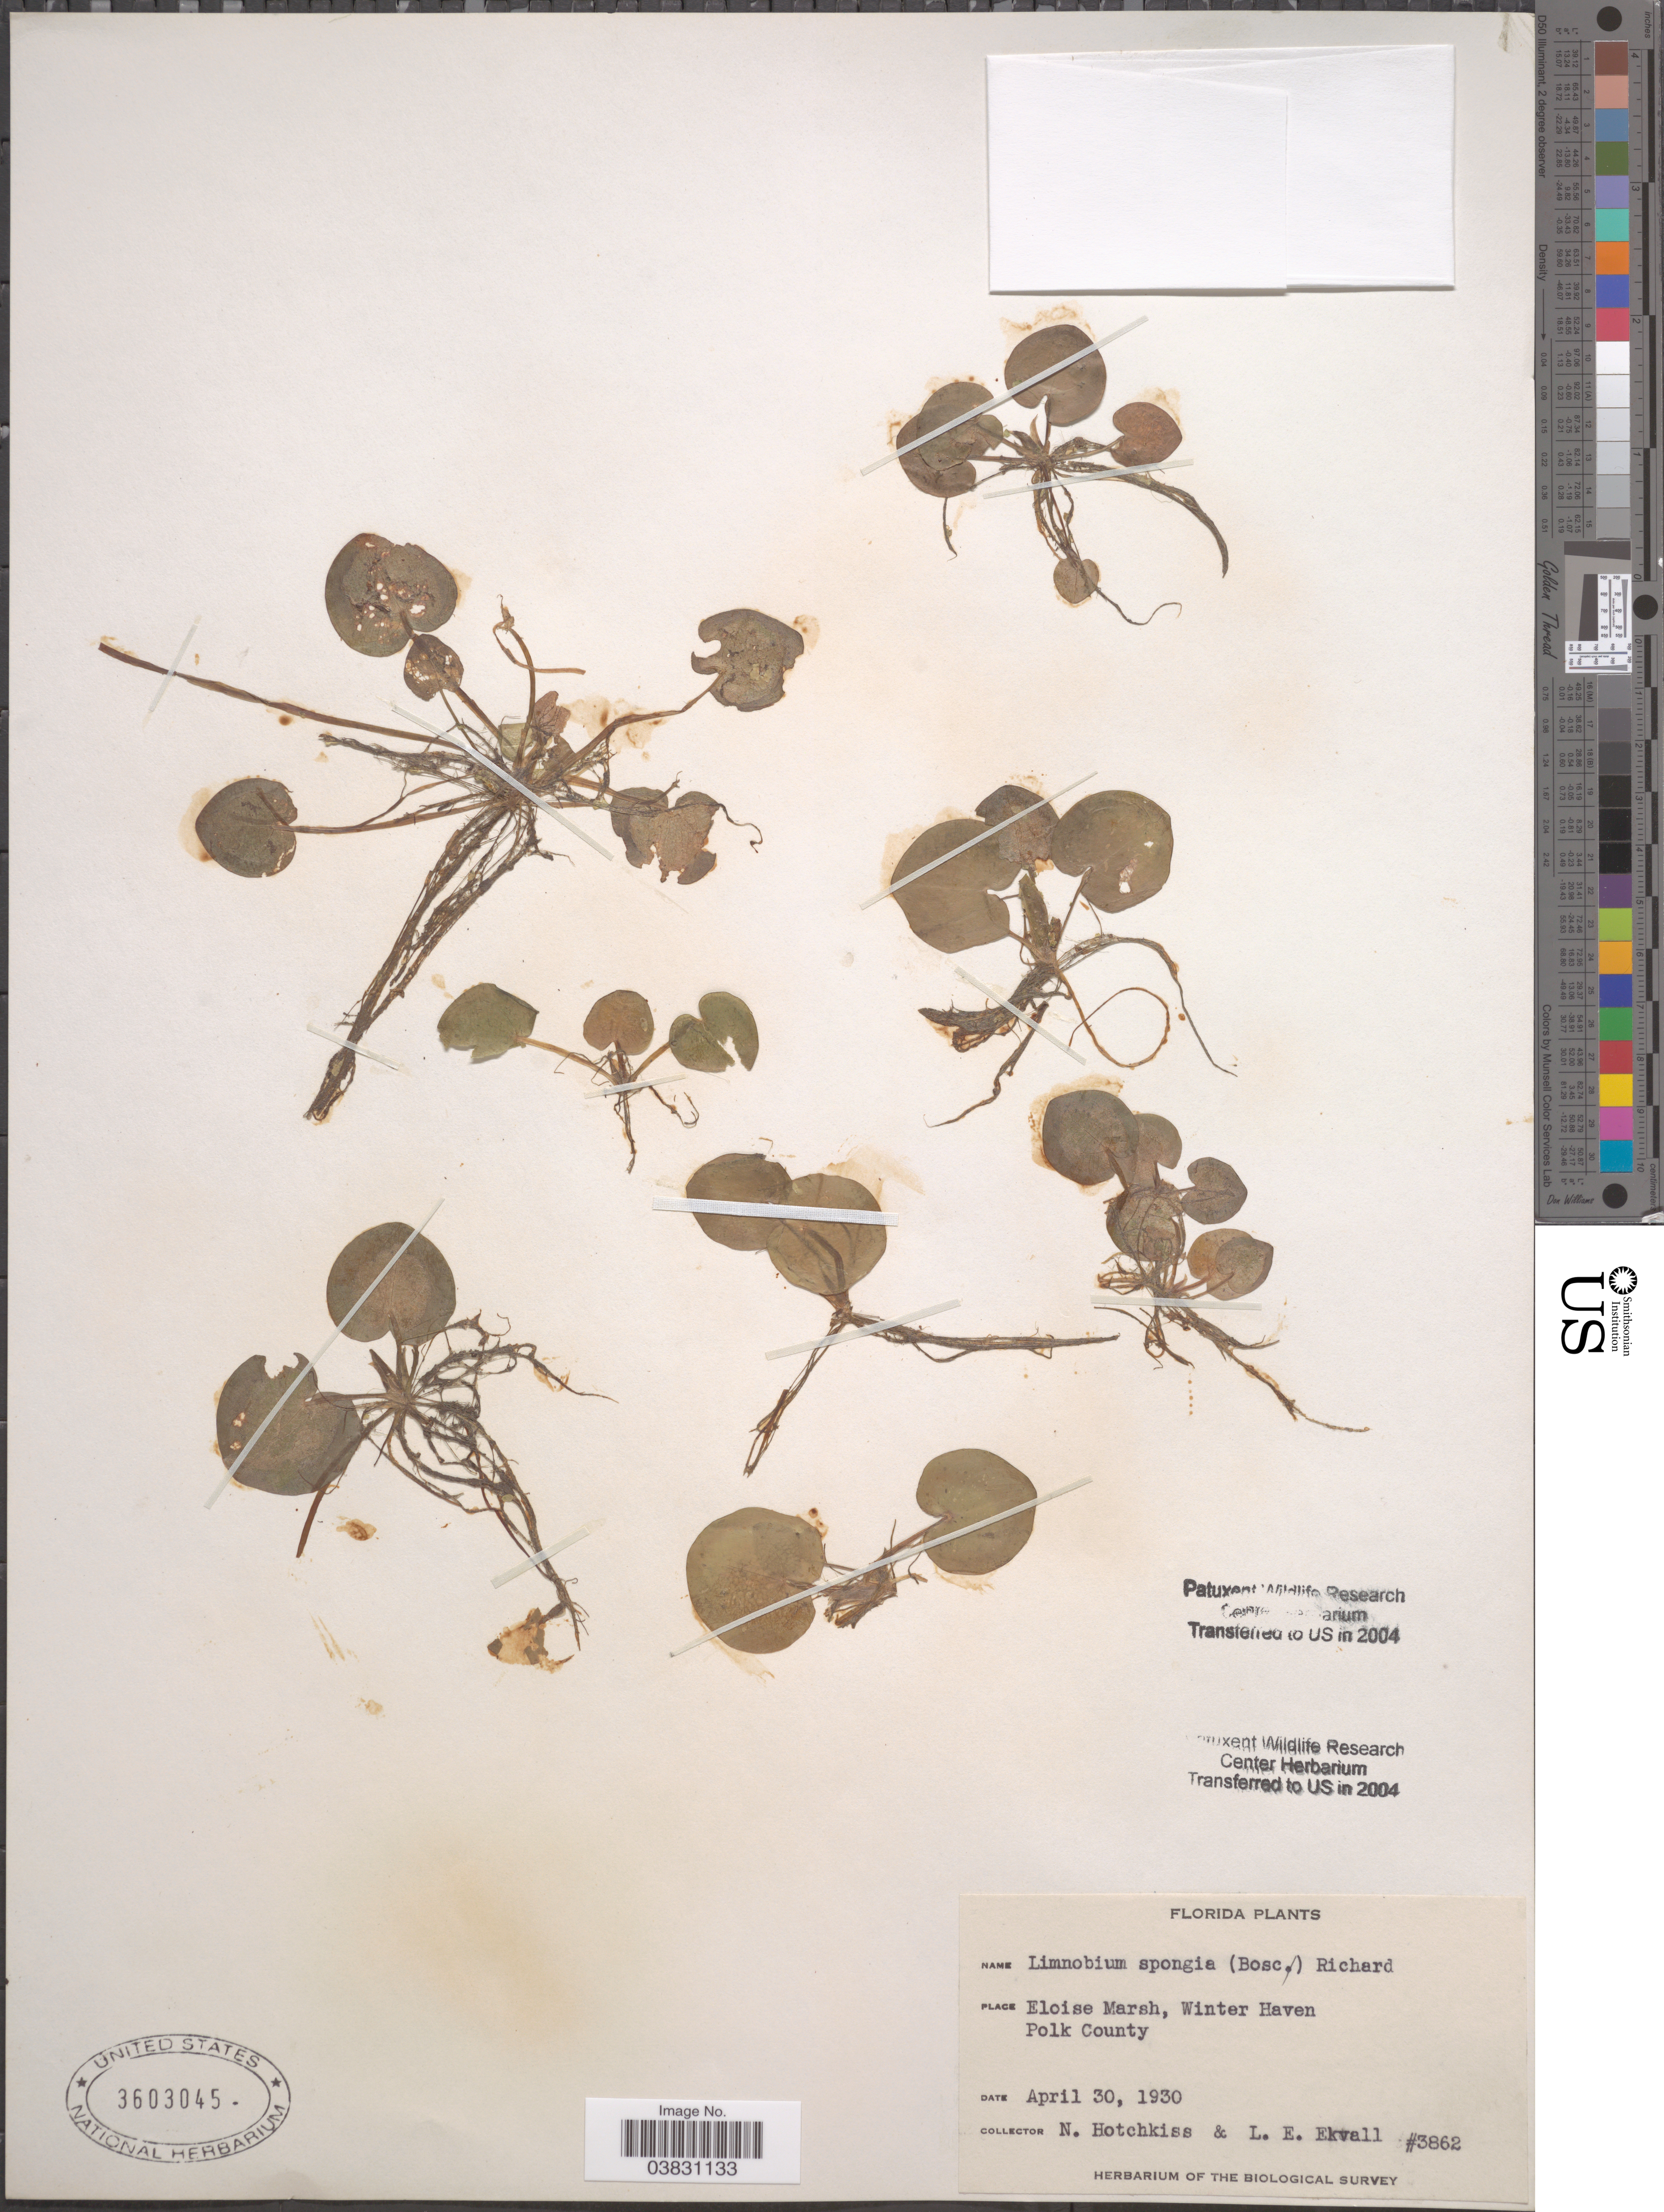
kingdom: Plantae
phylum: Tracheophyta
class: Liliopsida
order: Alismatales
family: Hydrocharitaceae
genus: Limnobium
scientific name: Limnobium spongia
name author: (Bosc) Rich. ex Steud.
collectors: N. Hotchkiss & L. Ekvall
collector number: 3862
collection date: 1930-04-30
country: United States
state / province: Florida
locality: Eloise Marsh, Winter Haven. Polk County.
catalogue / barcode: US 3603045